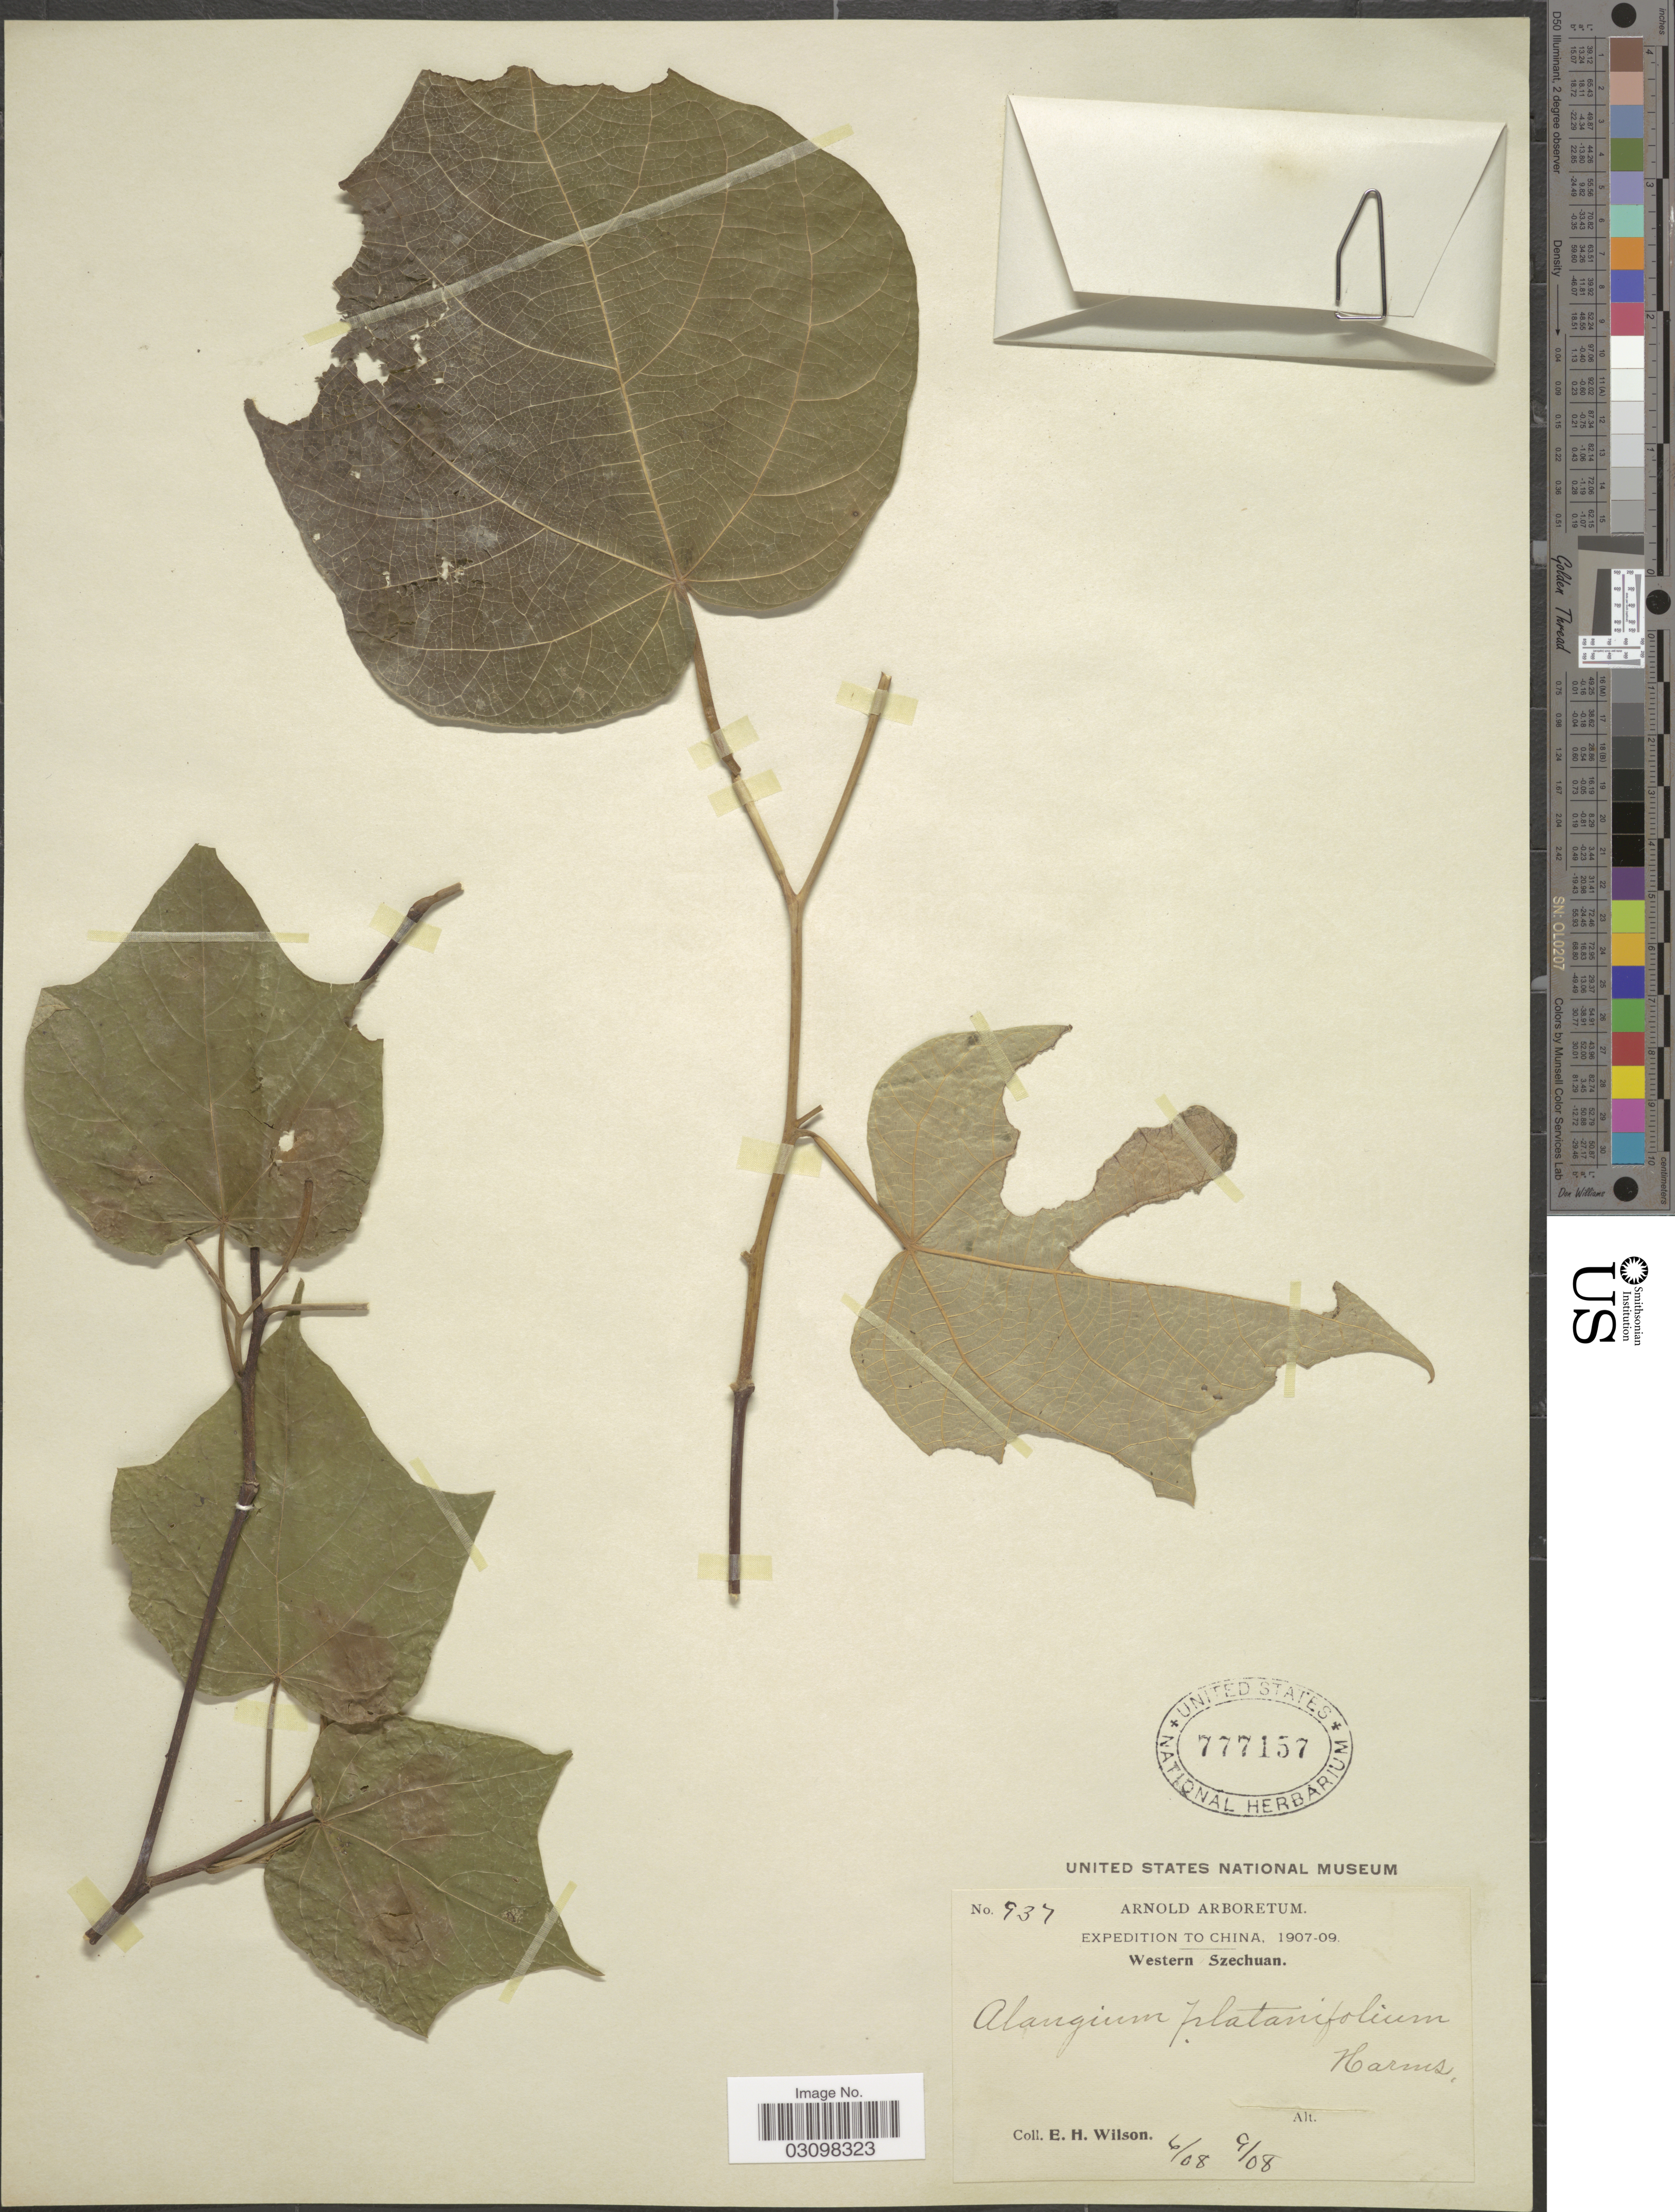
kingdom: Plantae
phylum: Tracheophyta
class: Magnoliopsida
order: Cornales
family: Cornaceae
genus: Alangium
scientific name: Alangium platanifolium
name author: (Siebold & Zucc.) Harms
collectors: E. Wilson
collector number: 937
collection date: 1908-06/1908-09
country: China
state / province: Sichuan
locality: Western Szechuan.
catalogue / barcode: US 777157